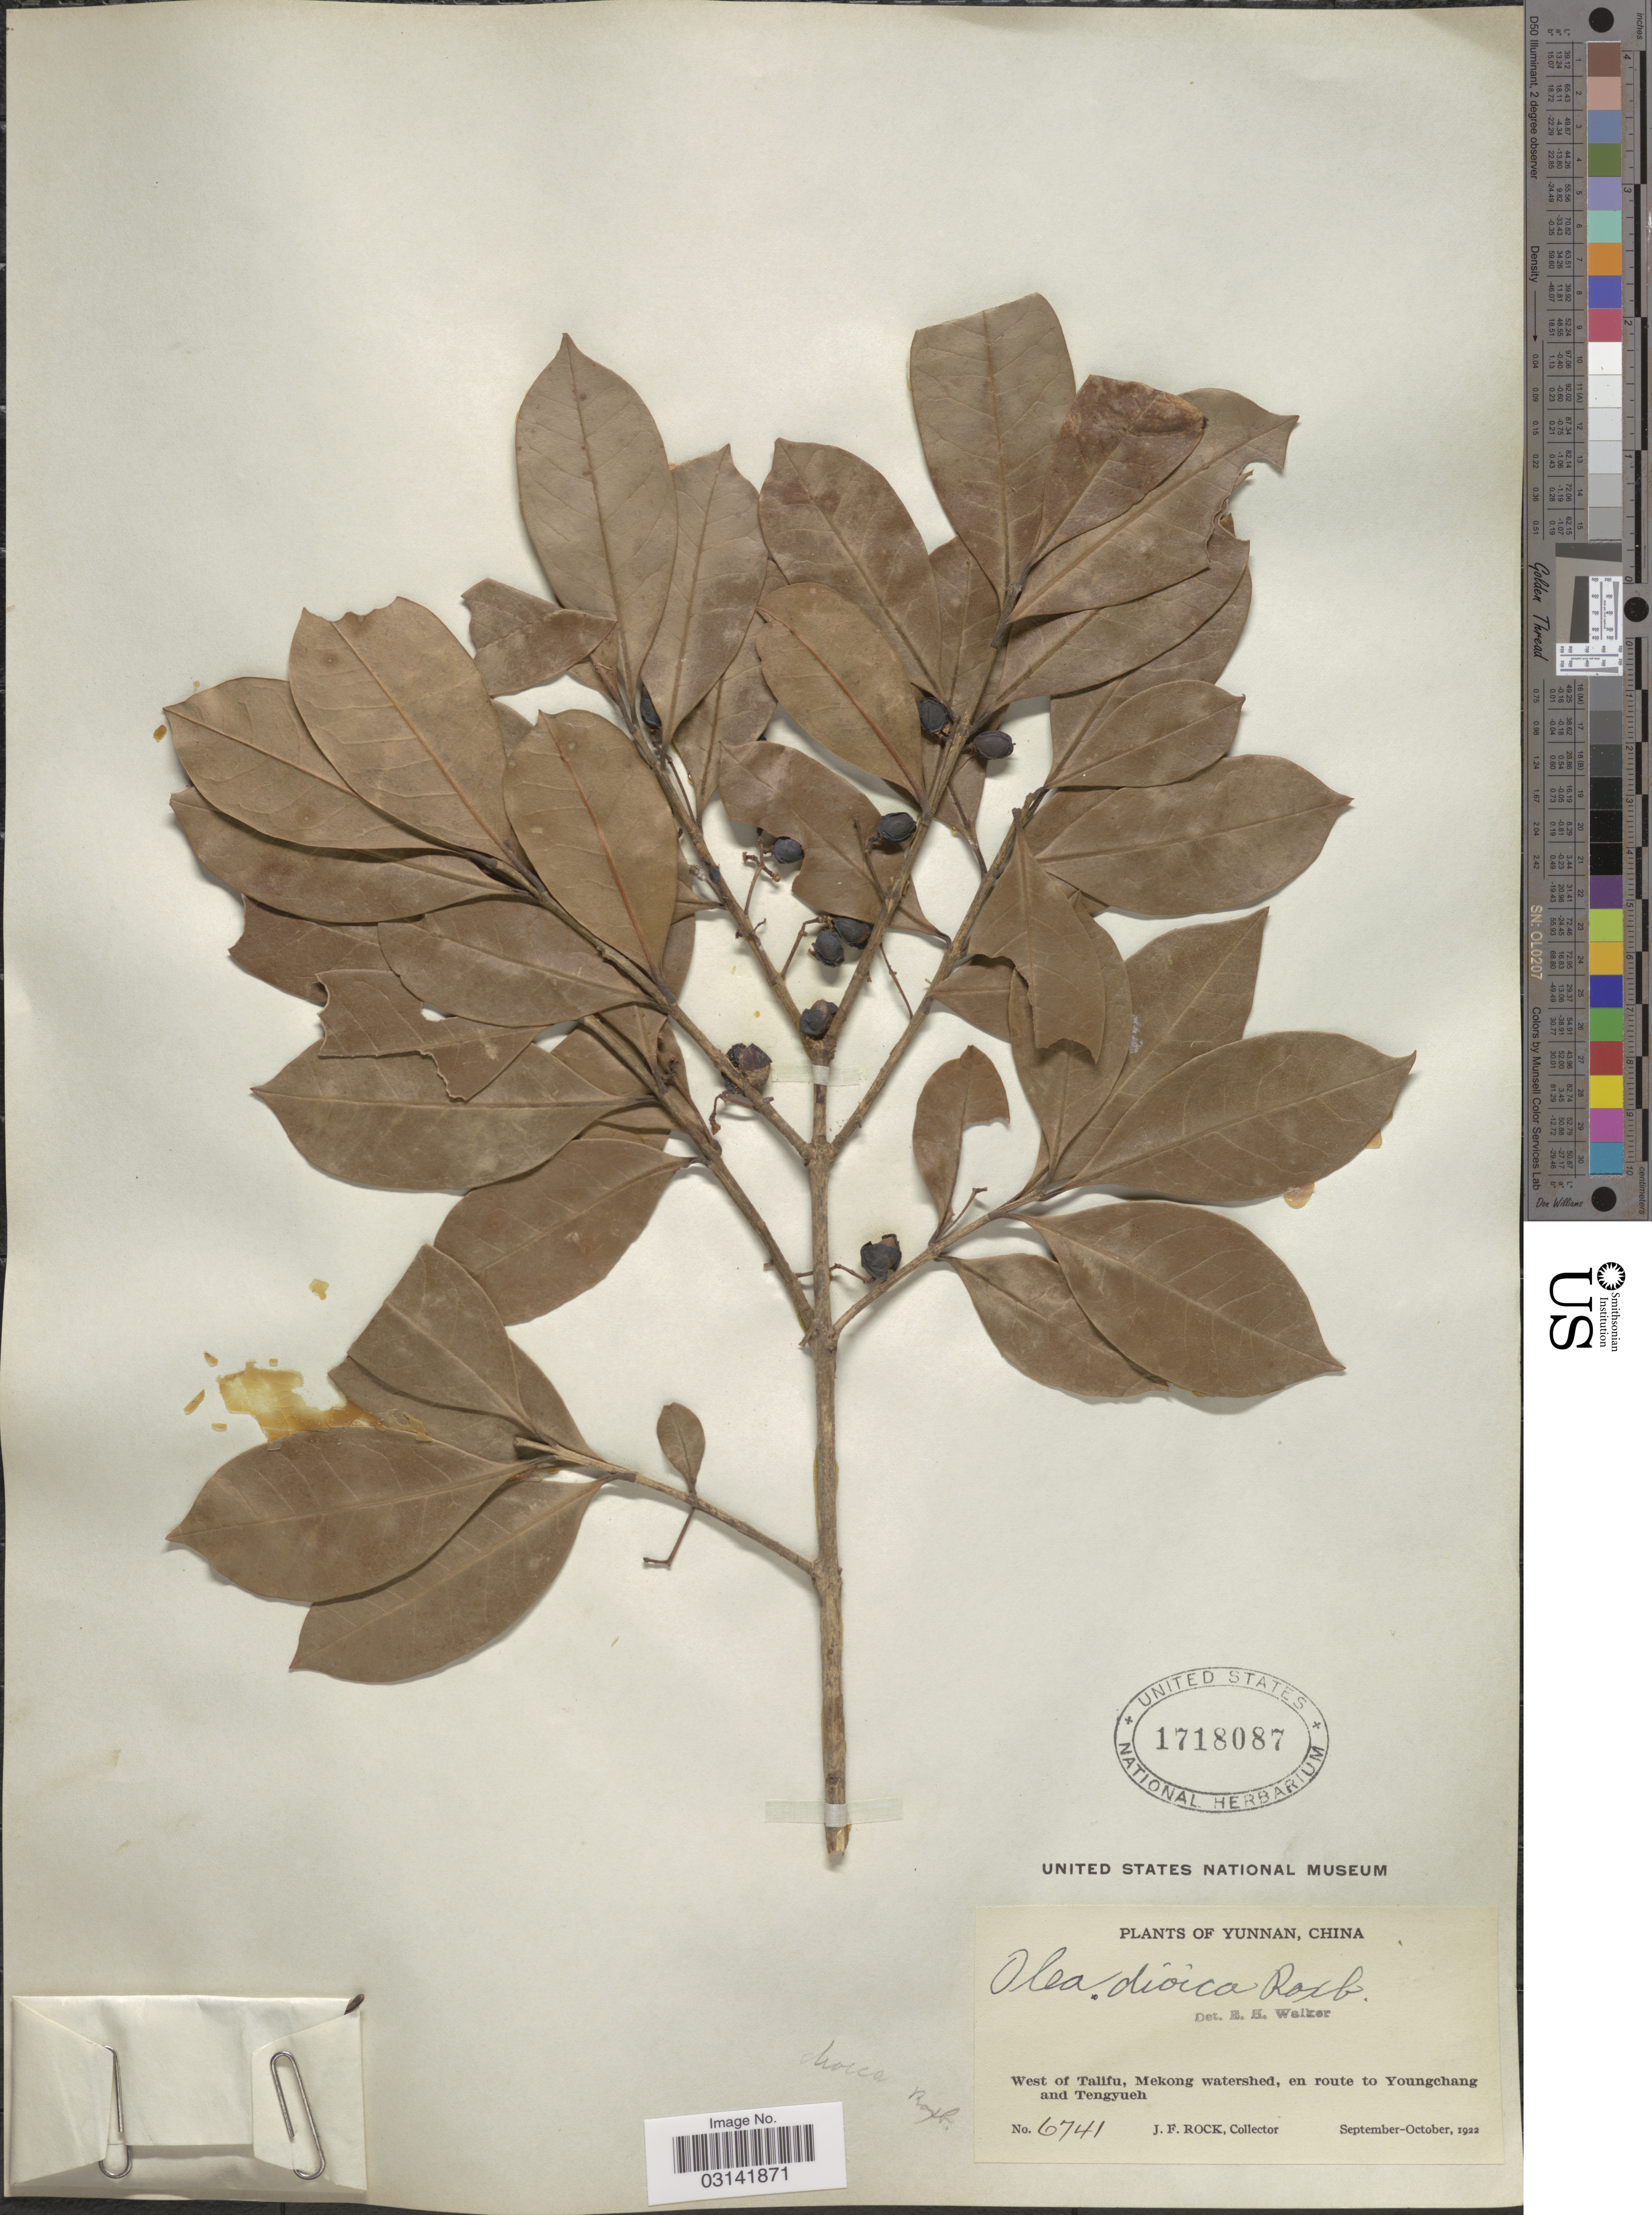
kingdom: Plantae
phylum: Tracheophyta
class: Magnoliopsida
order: Lamiales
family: Oleaceae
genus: Olea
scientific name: Olea yuennanensis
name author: Hand.-Mazz.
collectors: J. Rock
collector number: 6741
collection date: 1922-09/1922-10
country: China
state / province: Yunnan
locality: West of Talifu, Mekong watershed, en route to Youngchang and Tengyueh.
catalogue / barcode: US 1718087